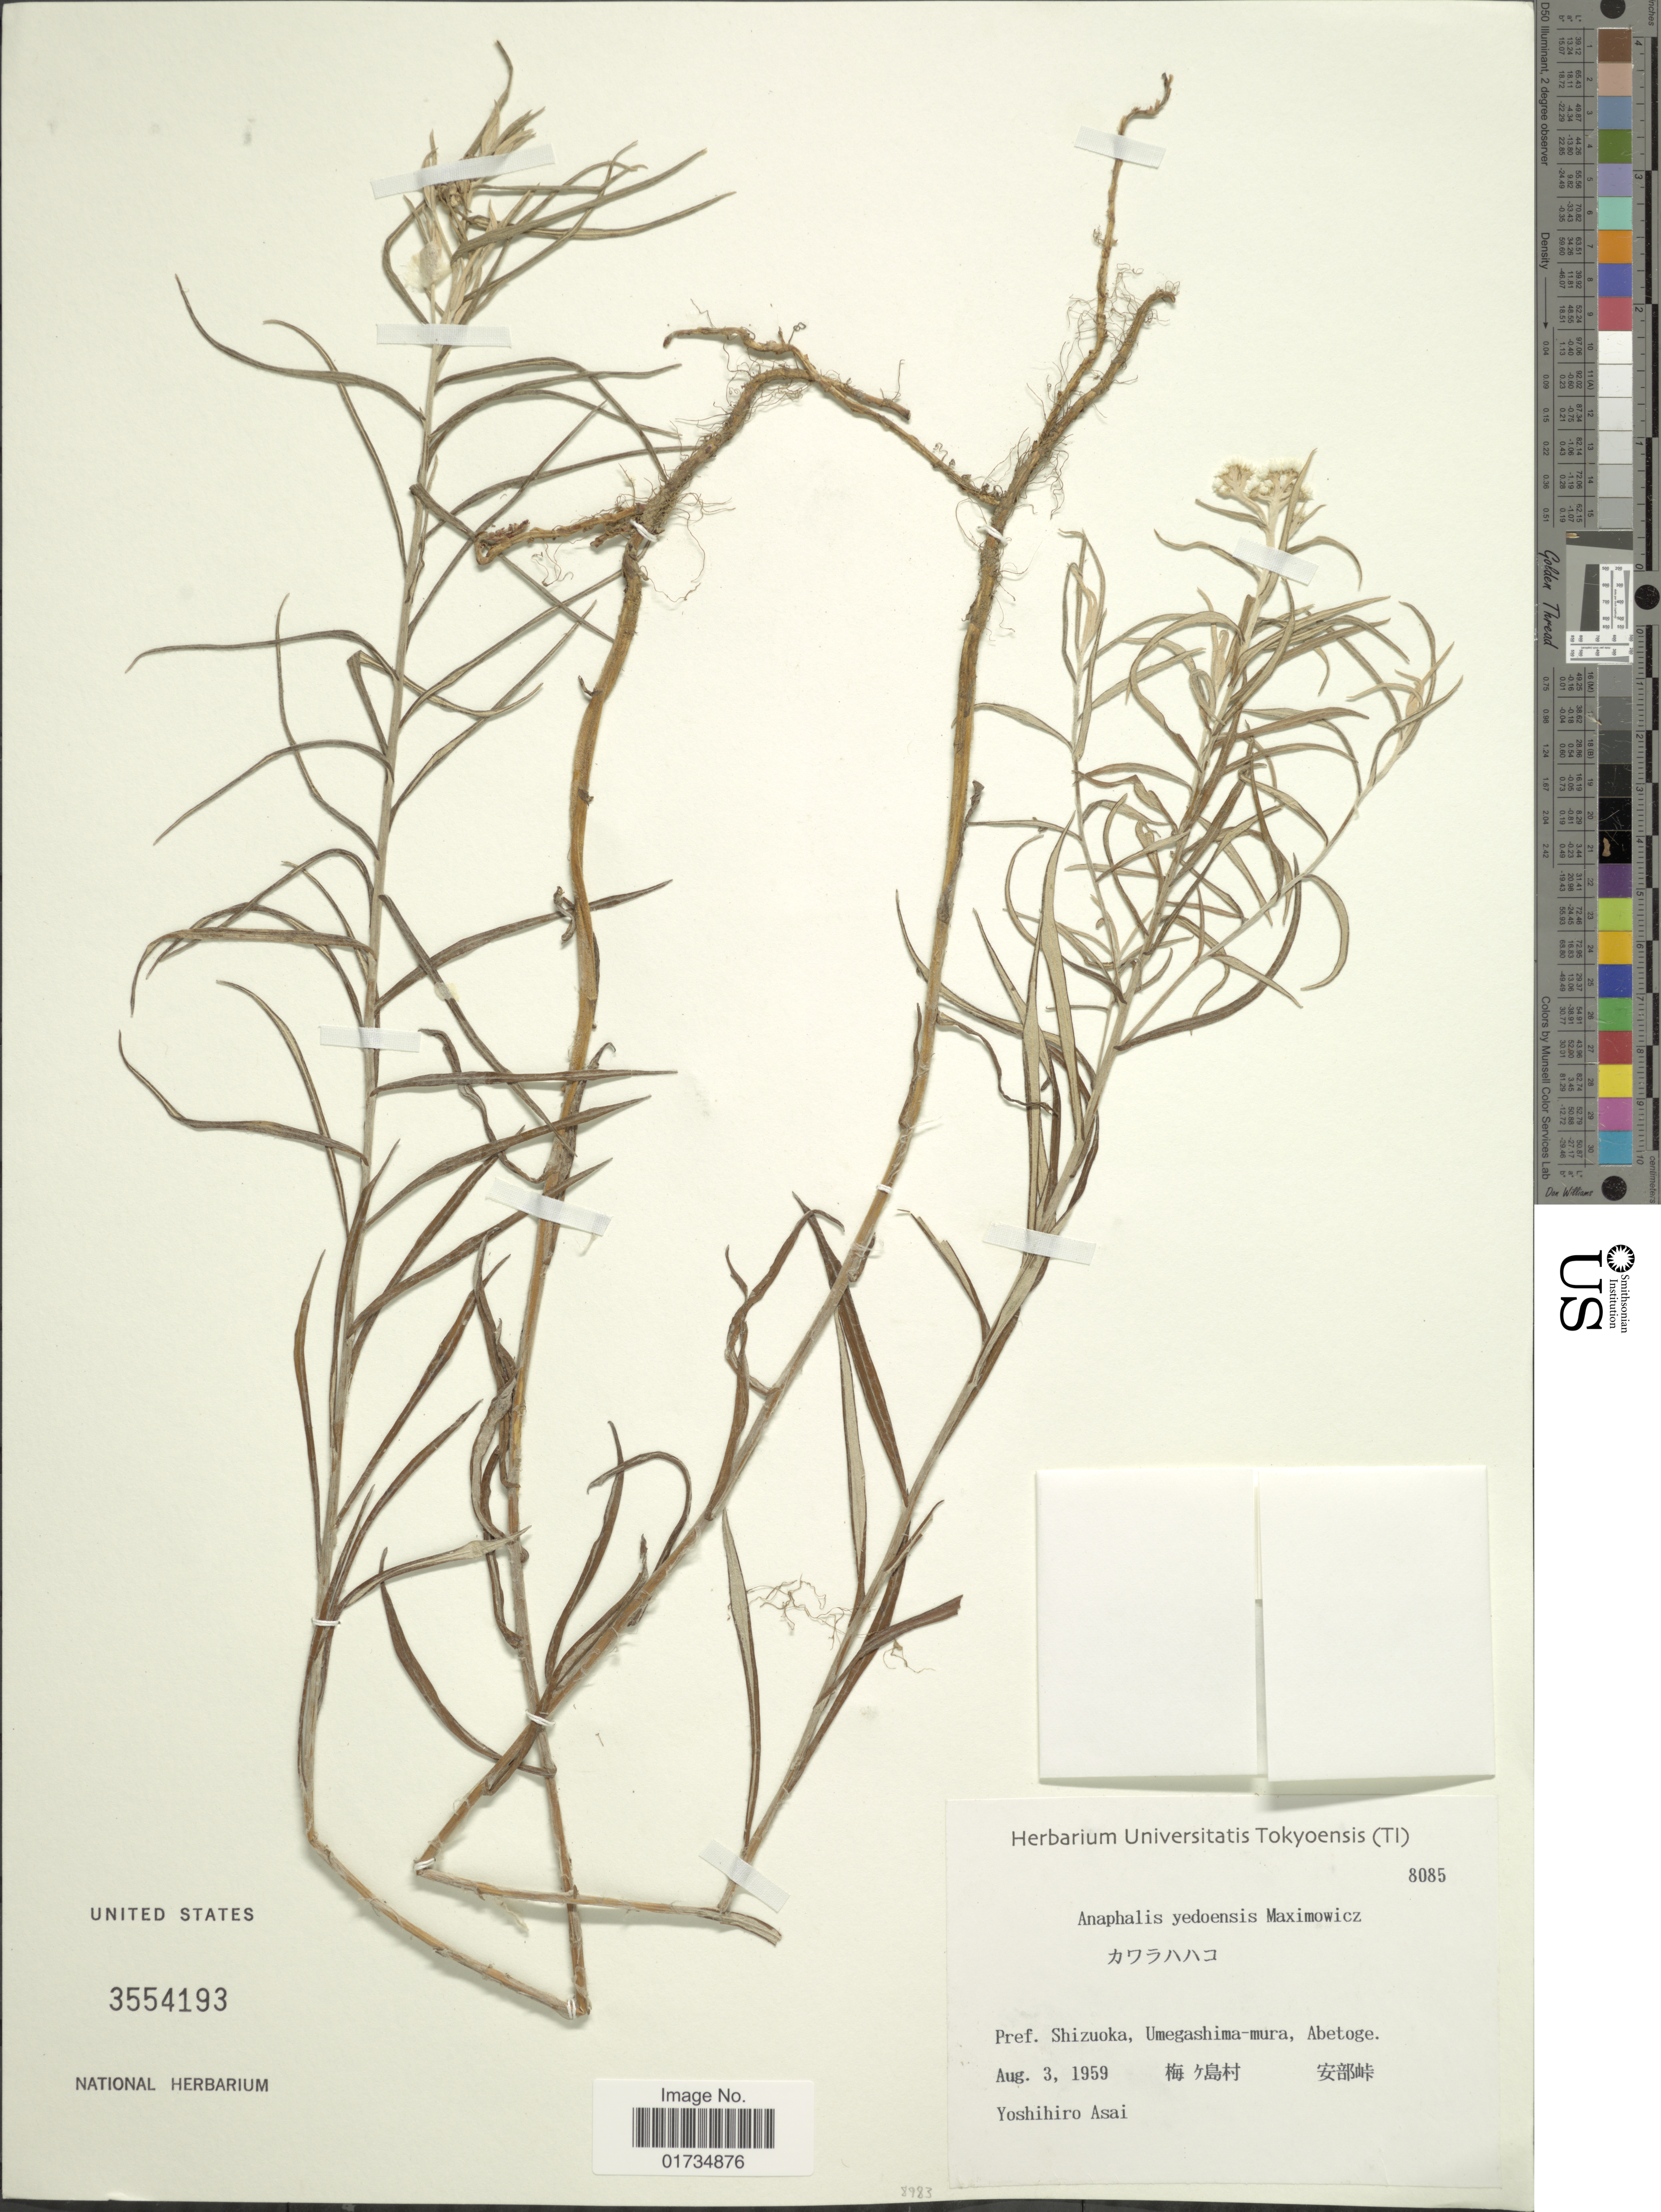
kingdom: Plantae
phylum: Tracheophyta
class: Magnoliopsida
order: Asterales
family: Asteraceae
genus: Anaphalis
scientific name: Anaphalis yedoensis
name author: Maxim.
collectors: Y. Asai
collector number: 8085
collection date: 1959-08-03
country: Japan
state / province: Sizuoka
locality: Pref. Shizuoka, Umegashima-mura, Abetoge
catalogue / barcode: US 3554193